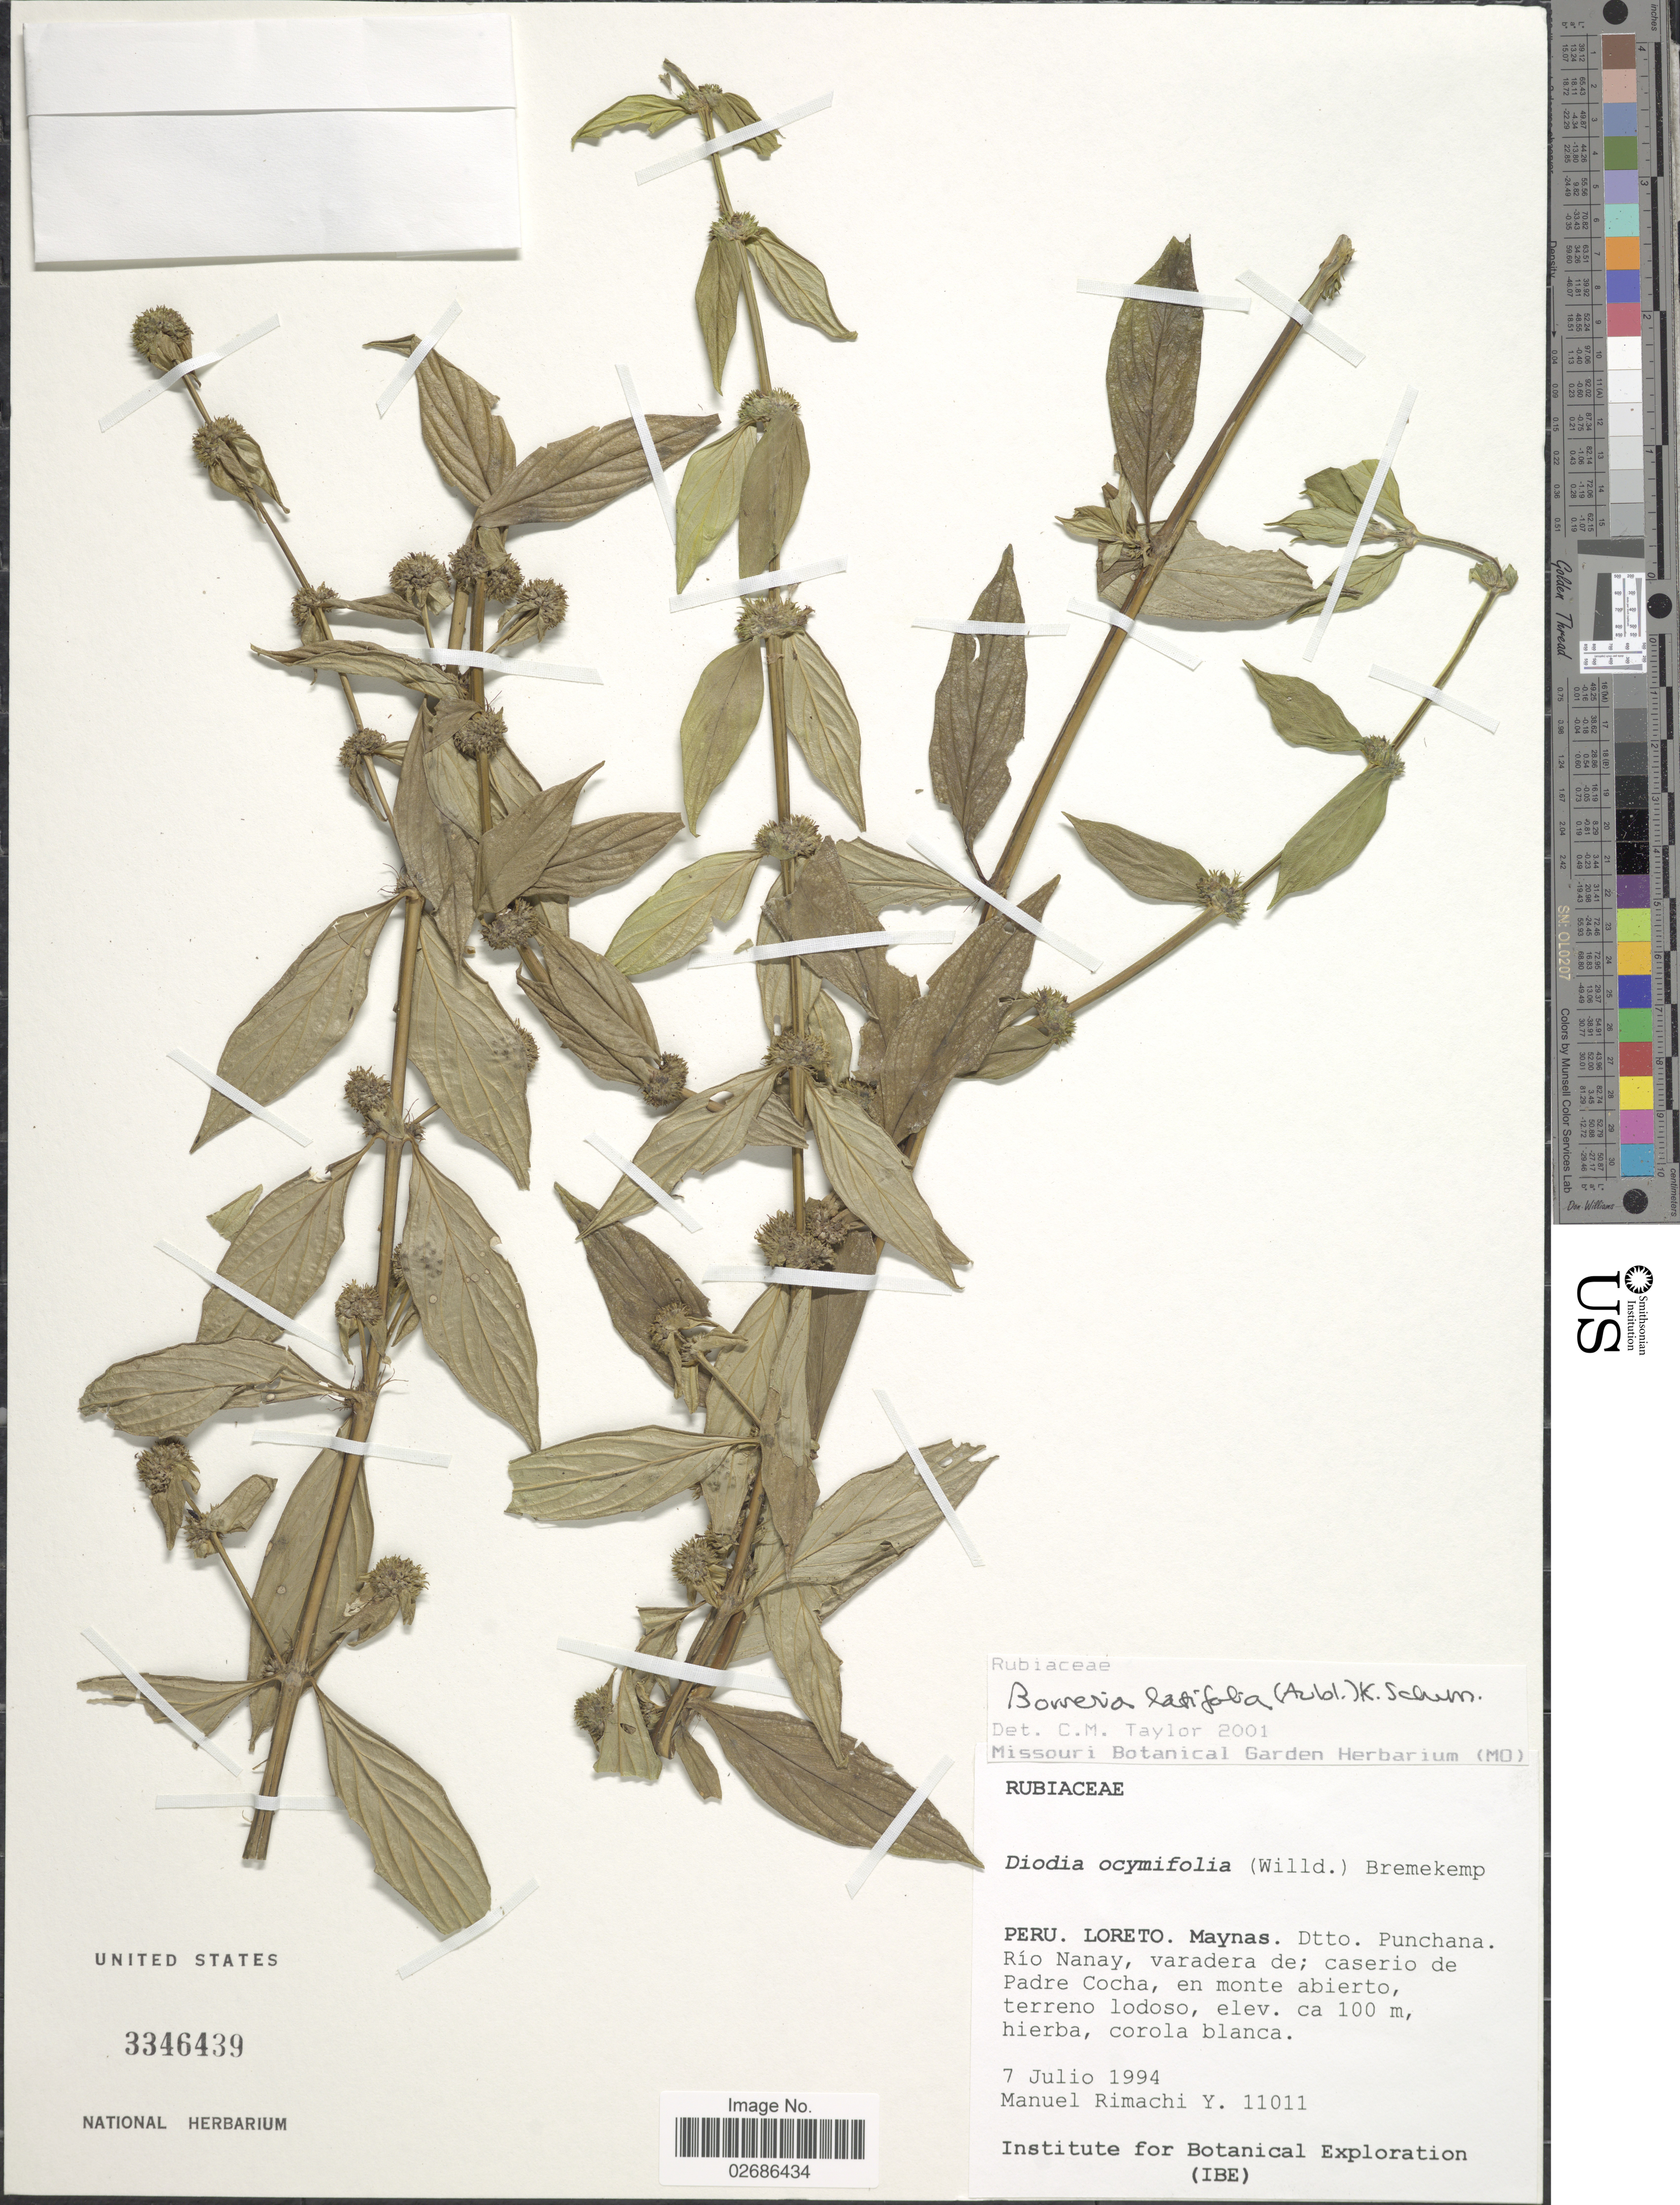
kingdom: Plantae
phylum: Tracheophyta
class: Magnoliopsida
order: Gentianales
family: Rubiaceae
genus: Borreria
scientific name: Borreria latifolia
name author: (Aubl.) K. Schum.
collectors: M. Rimachi Y.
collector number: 11011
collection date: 1994-07-07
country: Peru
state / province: Loreto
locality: Peru, Loreto, Maynas, Dtto. Punchana, Rio Nanay varadera de; caserio de Padre Cocha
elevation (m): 100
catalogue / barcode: US 3346439